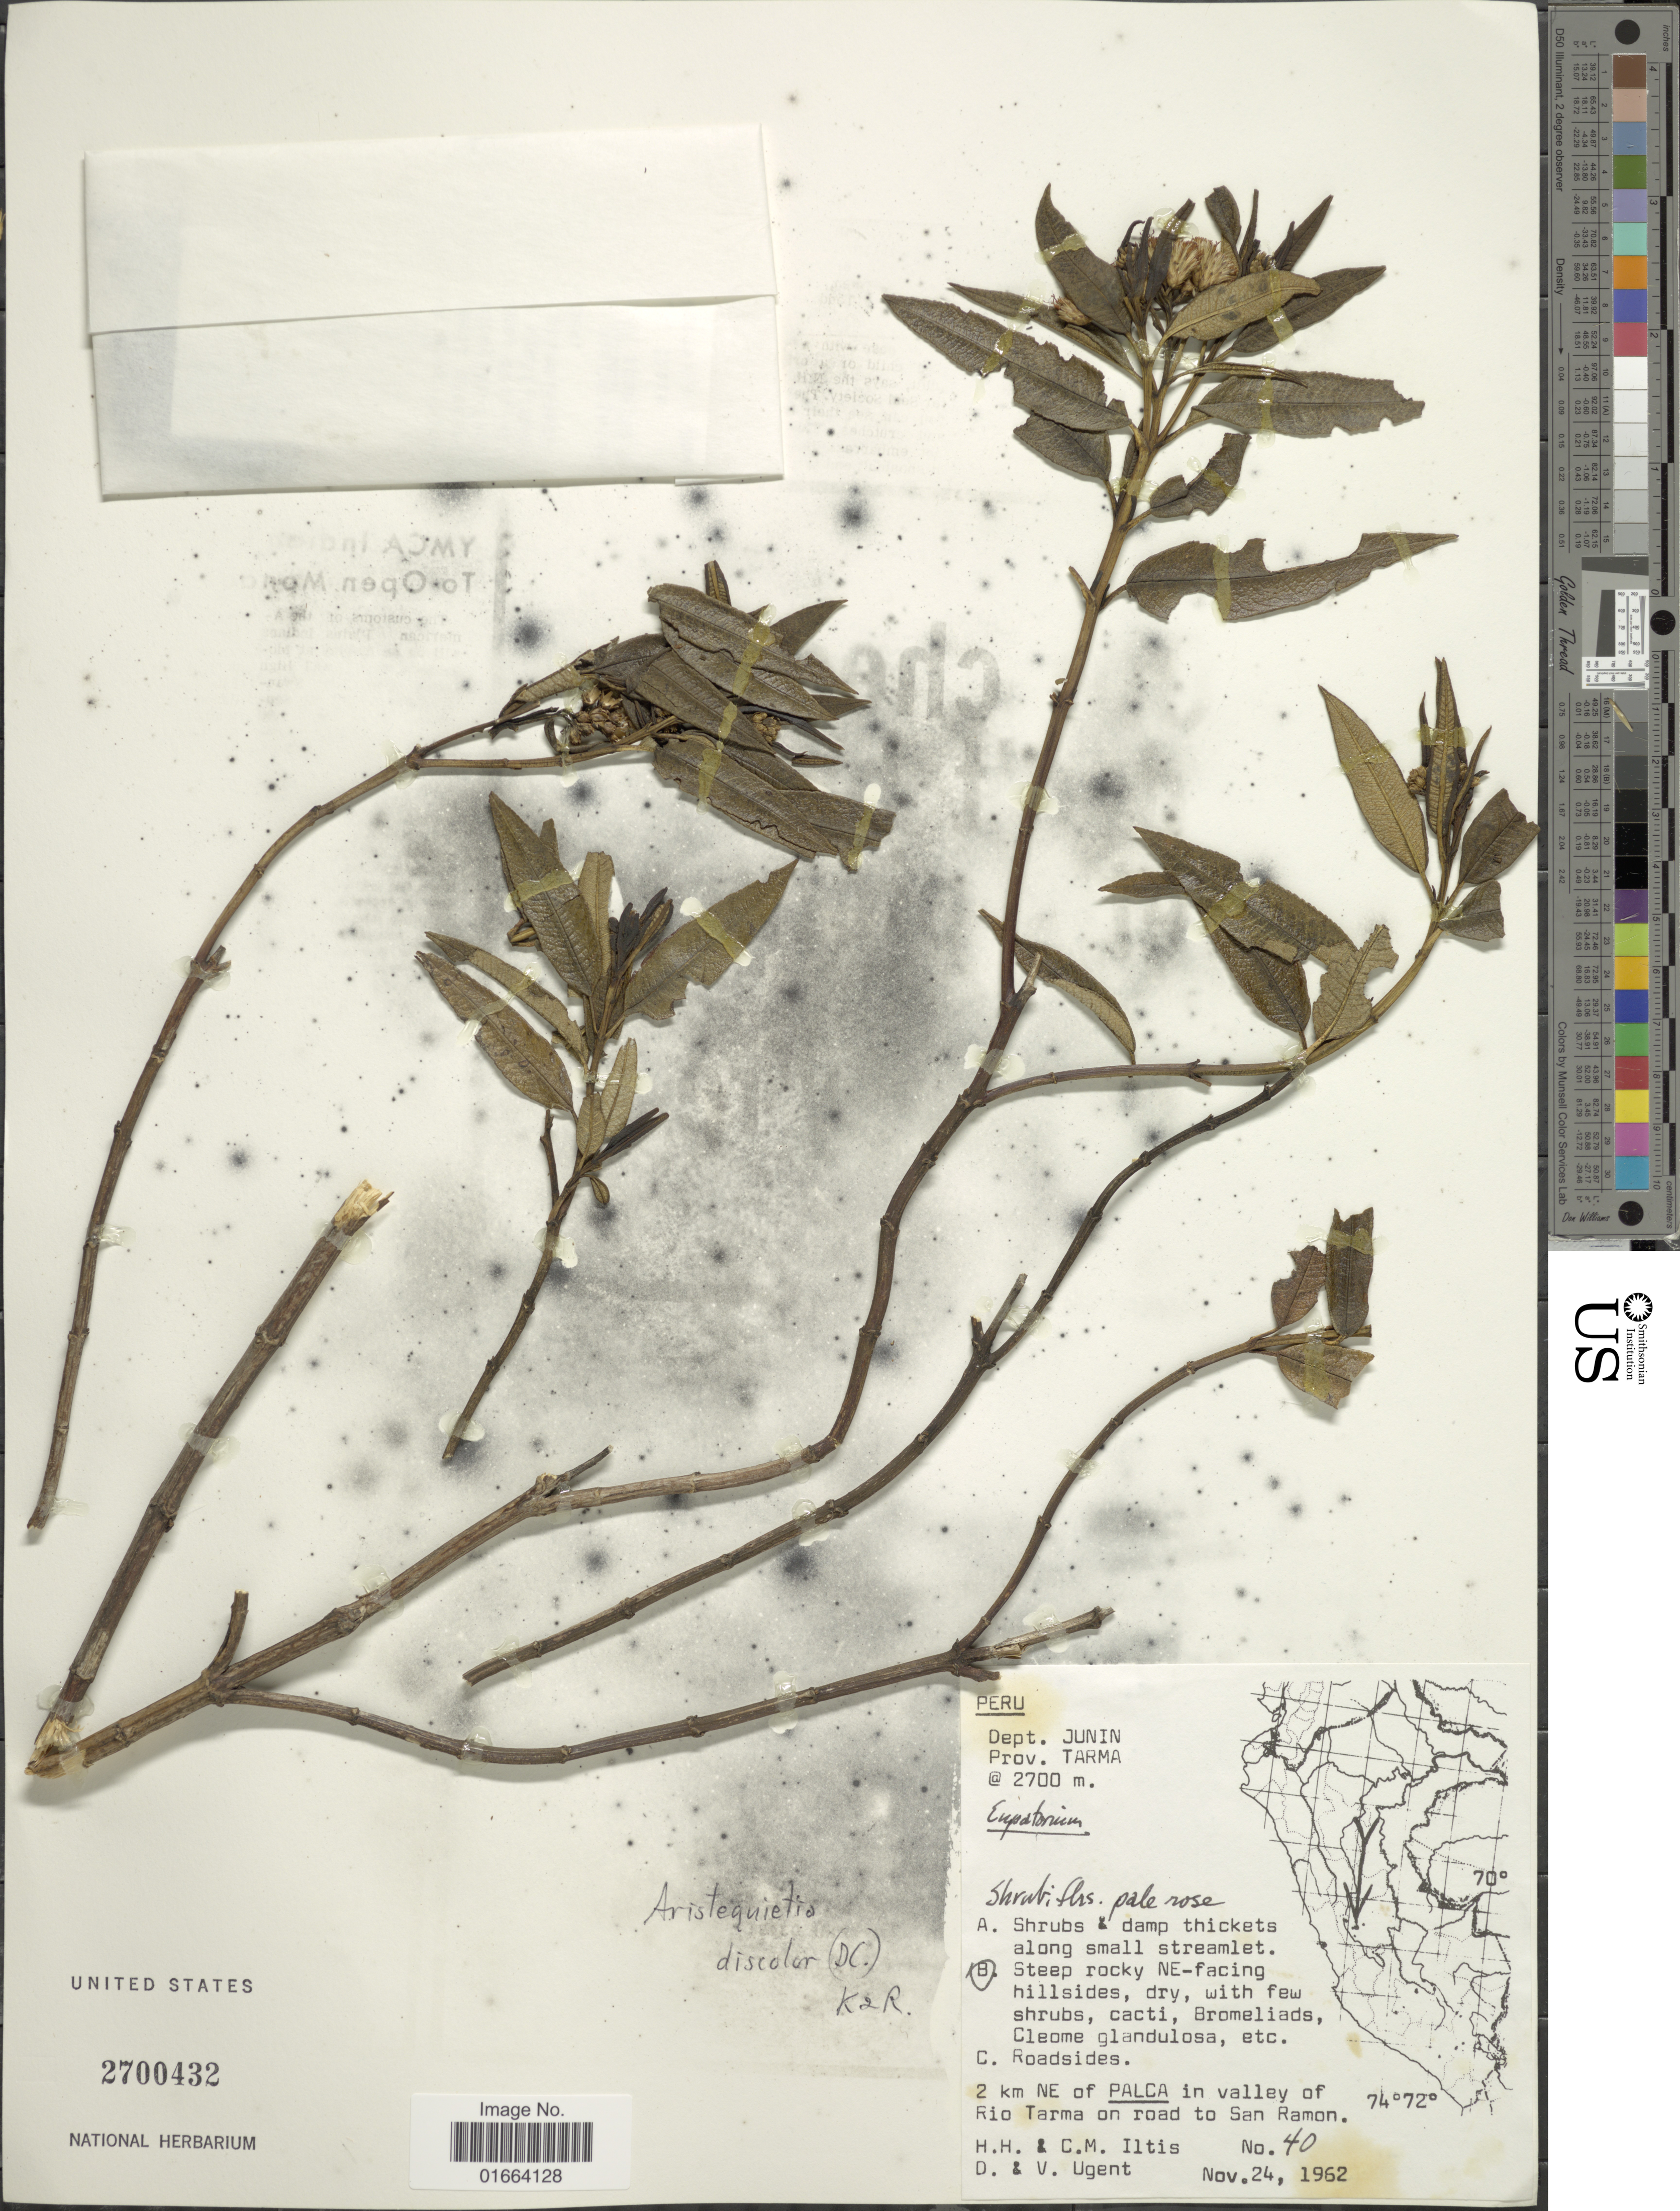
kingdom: Plantae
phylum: Tracheophyta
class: Magnoliopsida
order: Asterales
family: Asteraceae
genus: Aristeguietia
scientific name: Aristeguietia discolor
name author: (DC.) R.M. King & H. Rob.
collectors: H. H. Iltis, C. M Iltis, D. Ugent & V. Ugent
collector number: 40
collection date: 1962-11-24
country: Peru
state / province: Junín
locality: Prov. Tarma. 2 km NE of Palca in valley of Rio Tarma on road to San Ramon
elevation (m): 2700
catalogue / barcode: US 2700432